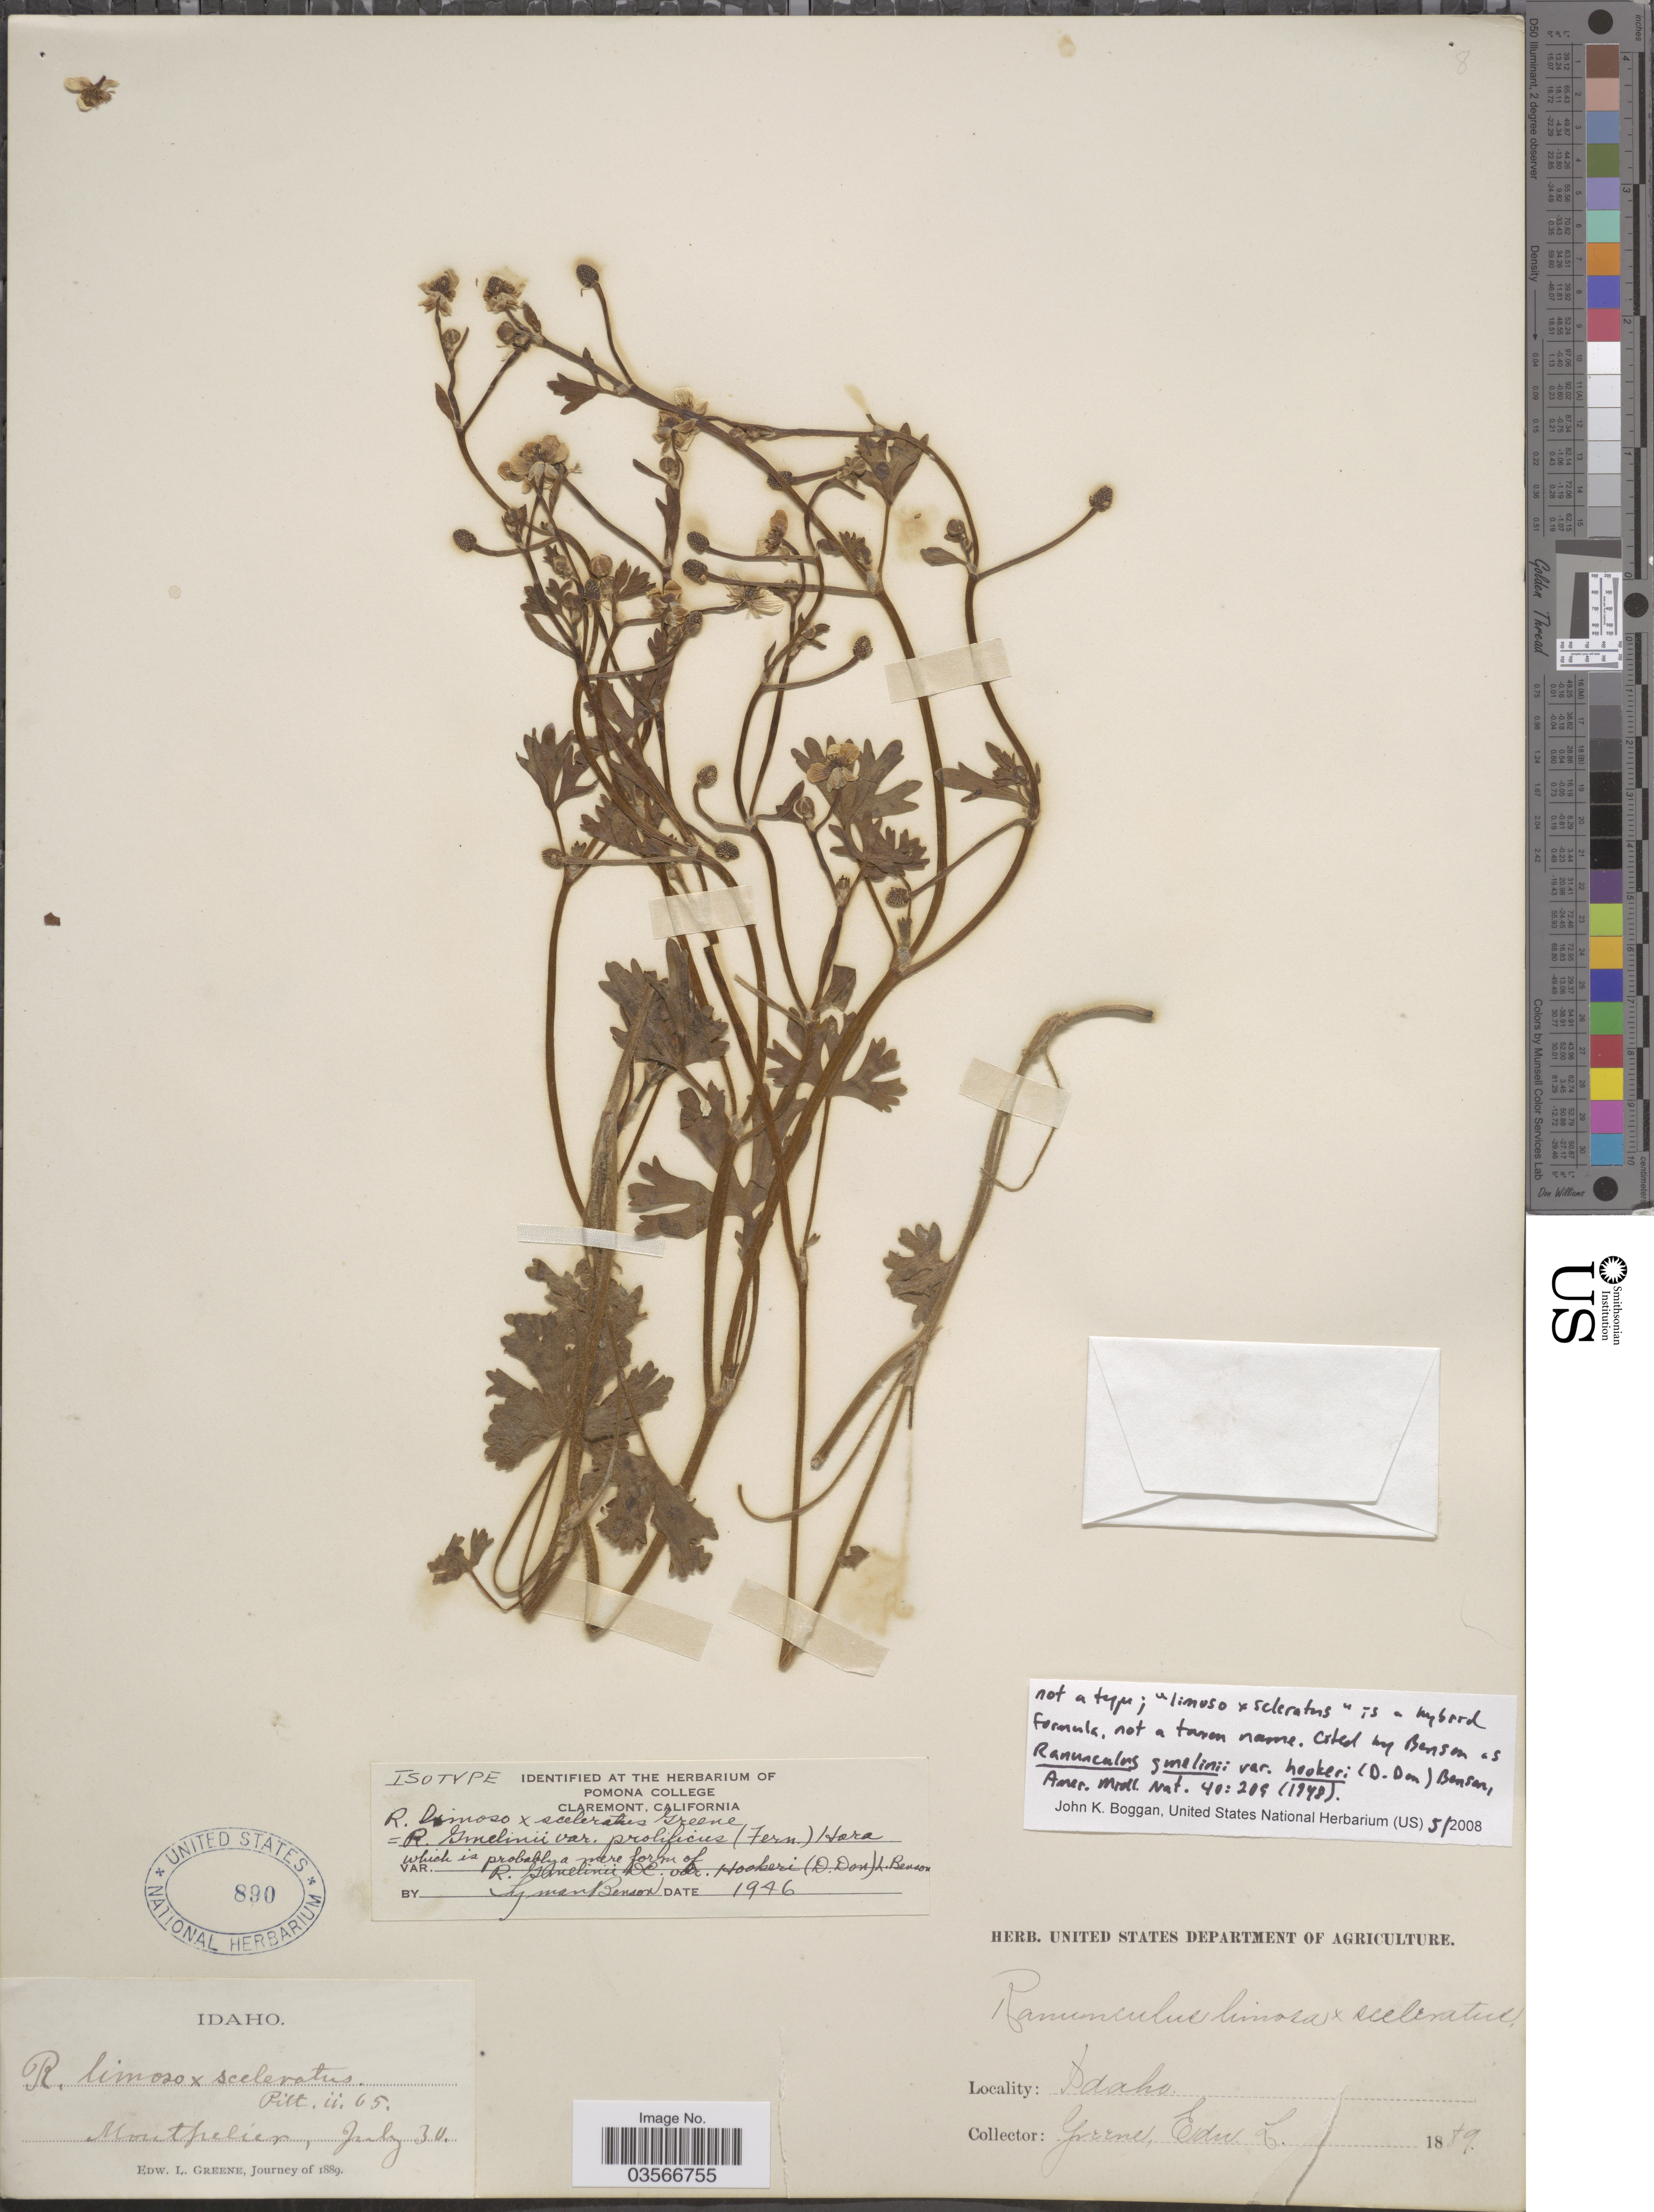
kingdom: Plantae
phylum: Tracheophyta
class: Magnoliopsida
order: Ranunculales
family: Ranunculaceae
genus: Ranunculus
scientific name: Ranunculus gmelinii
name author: DC.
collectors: E. L. Greene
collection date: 1889-07-30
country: United States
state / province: Idaho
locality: Montpelier.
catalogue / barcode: US 890